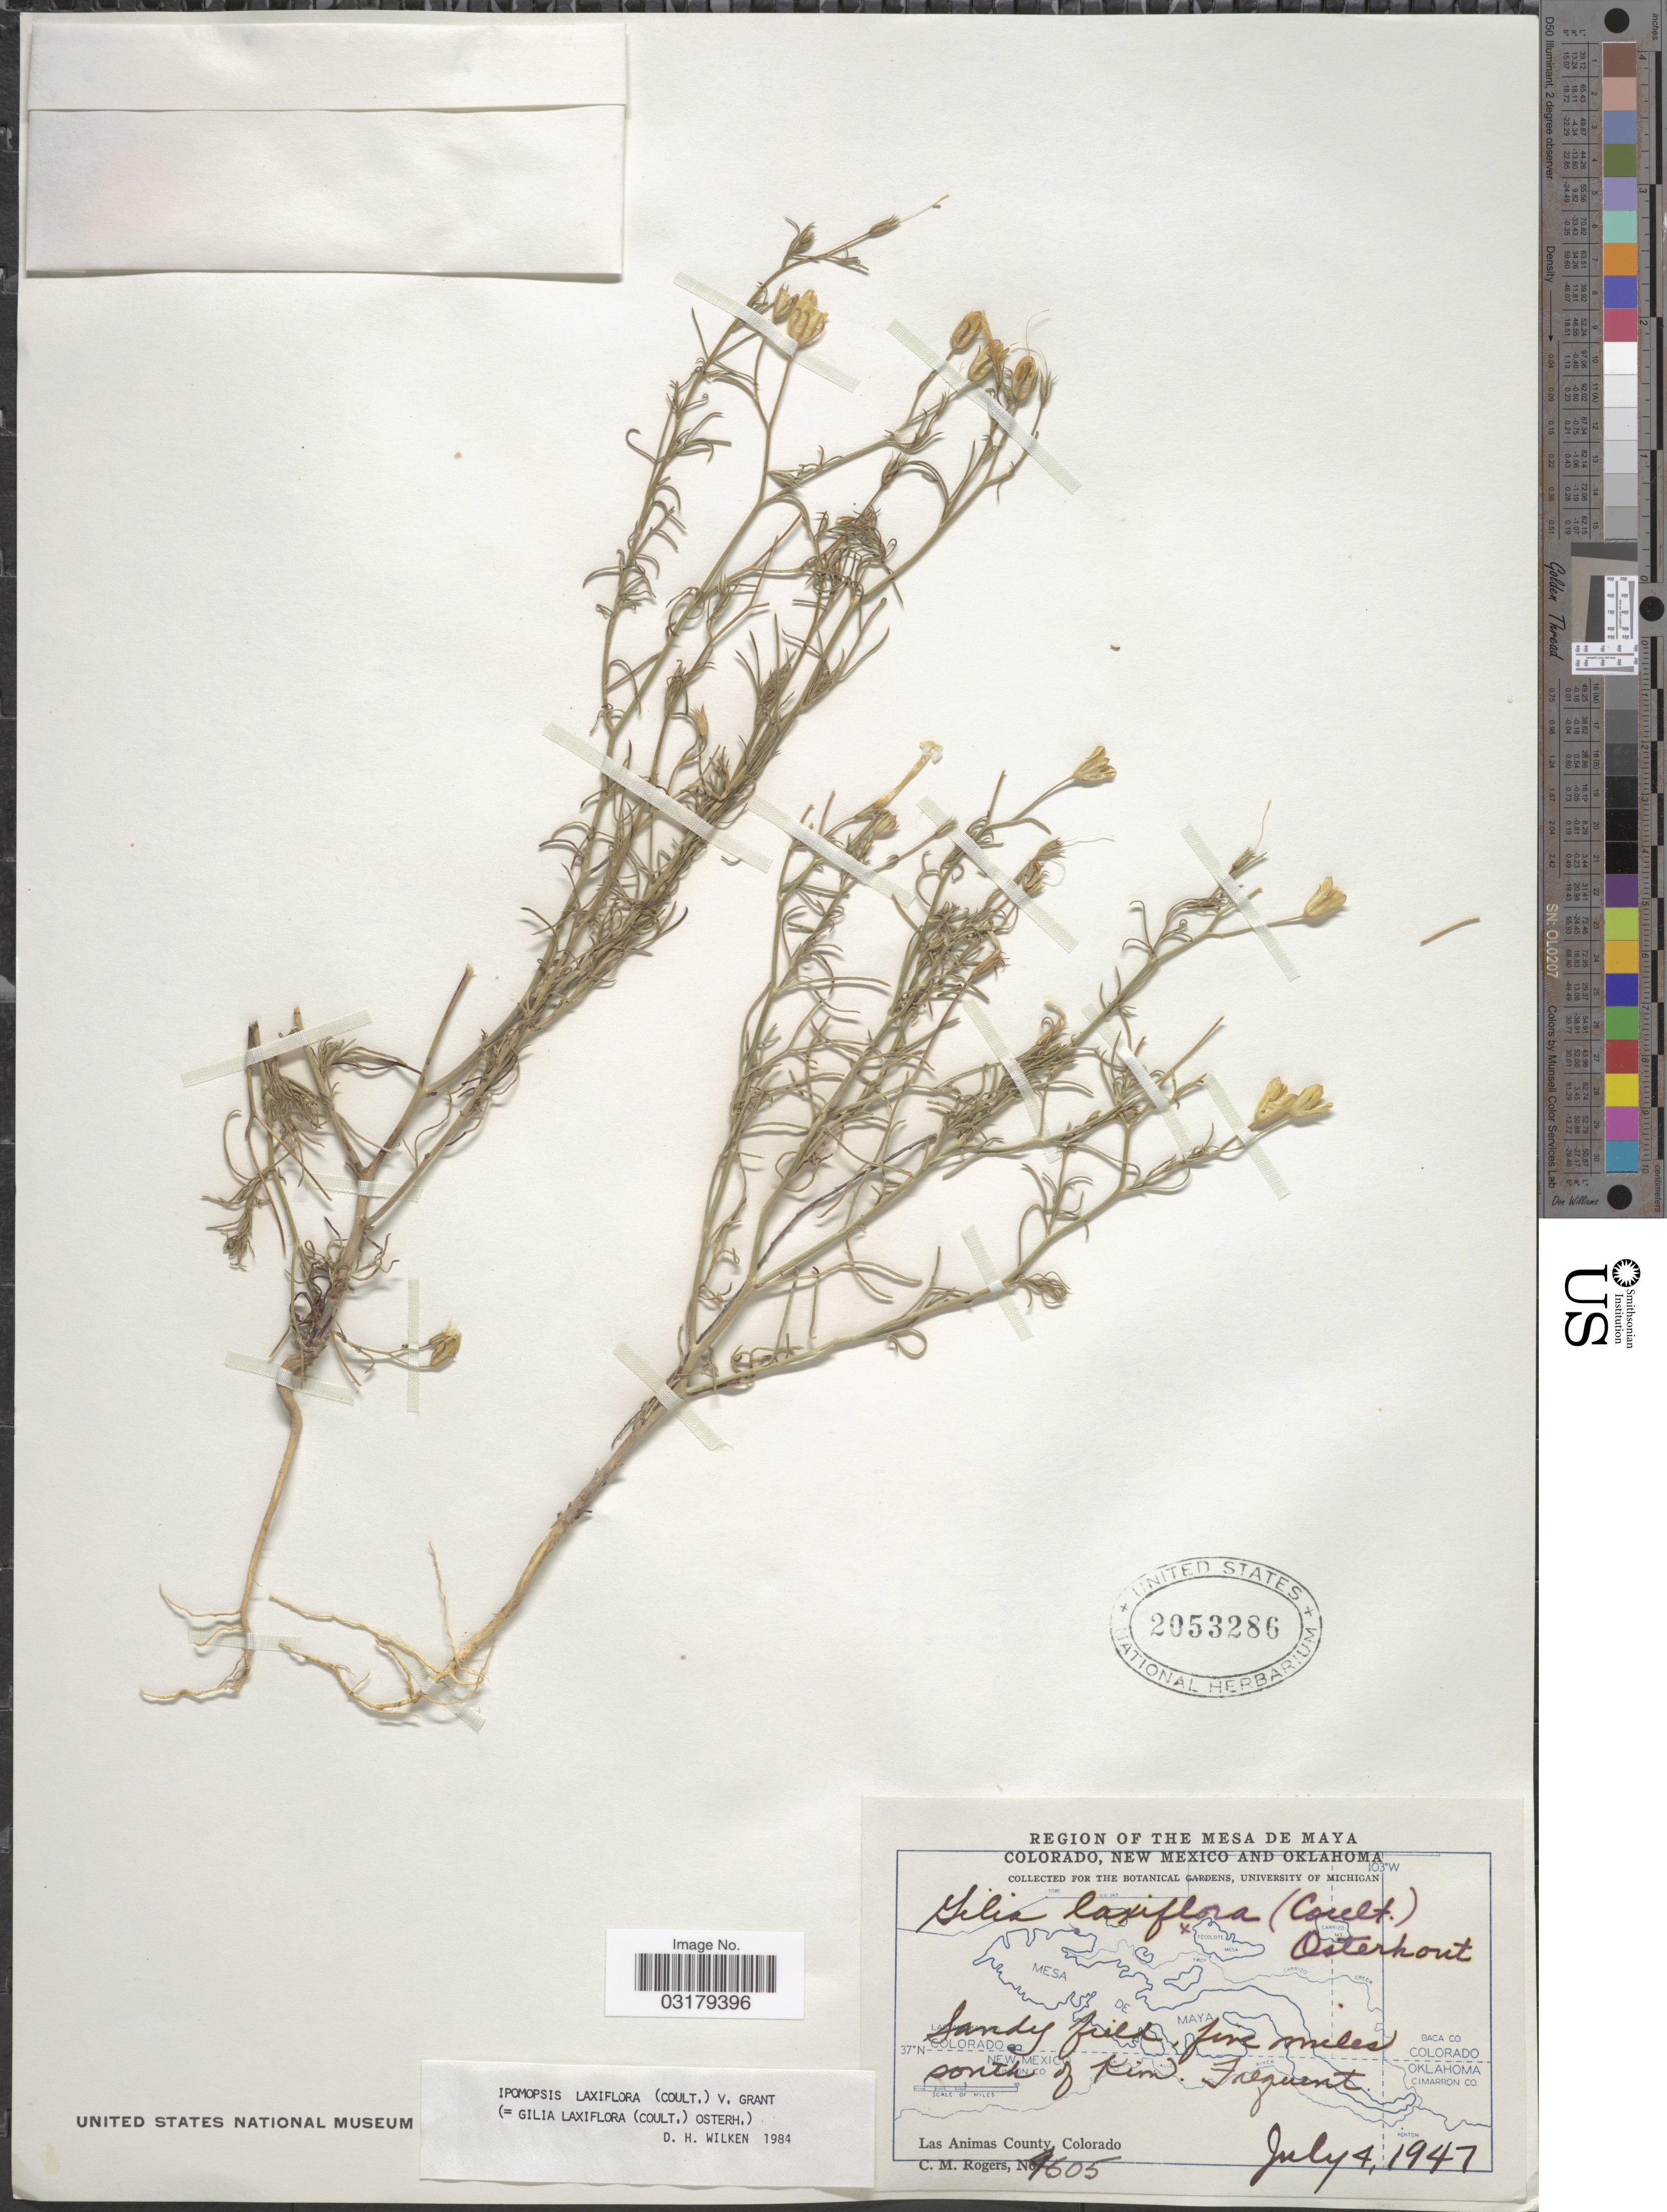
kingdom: Plantae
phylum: Tracheophyta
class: Magnoliopsida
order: Ericales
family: Polemoniaceae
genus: Ipomopsis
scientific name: Ipomopsis laxiflora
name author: (J.M. Coult.) V.E. Grant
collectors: C. M. Rogers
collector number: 4605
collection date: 1947-07-04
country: United States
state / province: Colorado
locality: Region of The Mesa De Maya. Sandy field, five miles south of Kim. Las Animas County. Colorado.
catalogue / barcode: US 2053286